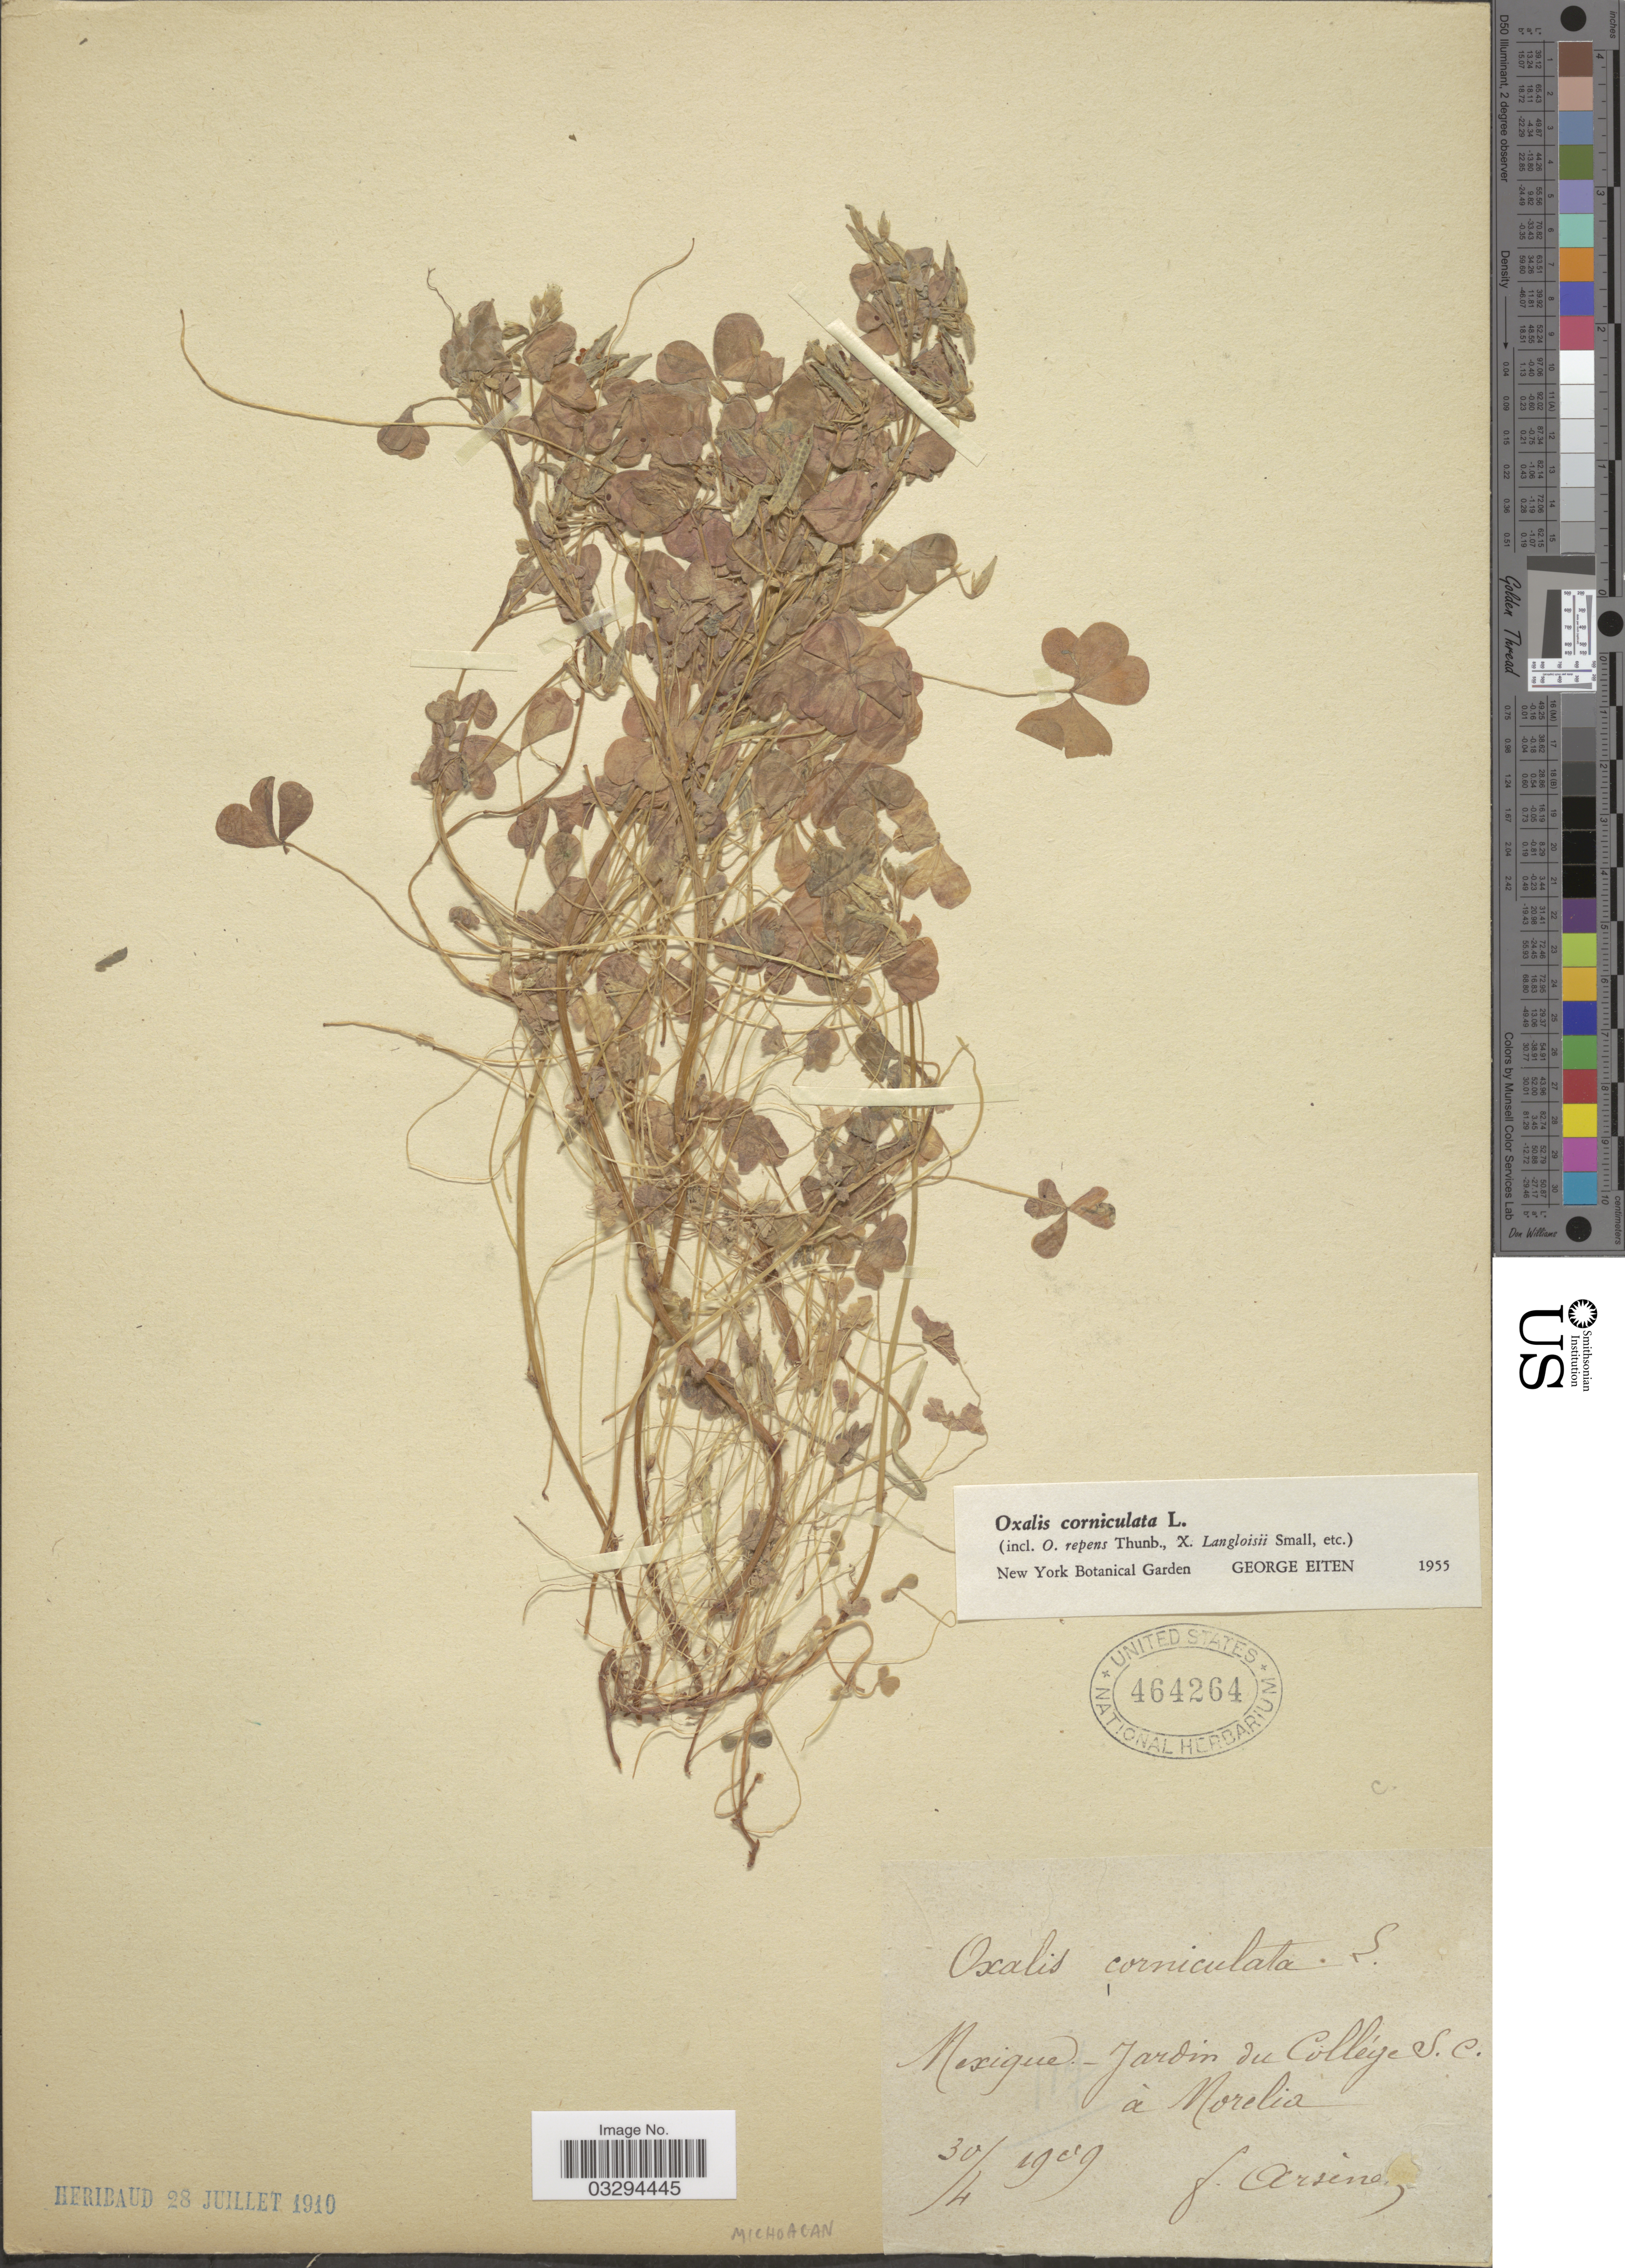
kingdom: Plantae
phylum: Tracheophyta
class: Magnoliopsida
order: Oxalidales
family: Oxalidaceae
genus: Oxalis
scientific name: Oxalis corniculata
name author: L.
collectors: F. Arsène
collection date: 1909-04-30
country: Mexico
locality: Jardin du Collége S.C. á Morelia.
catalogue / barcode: US 464264